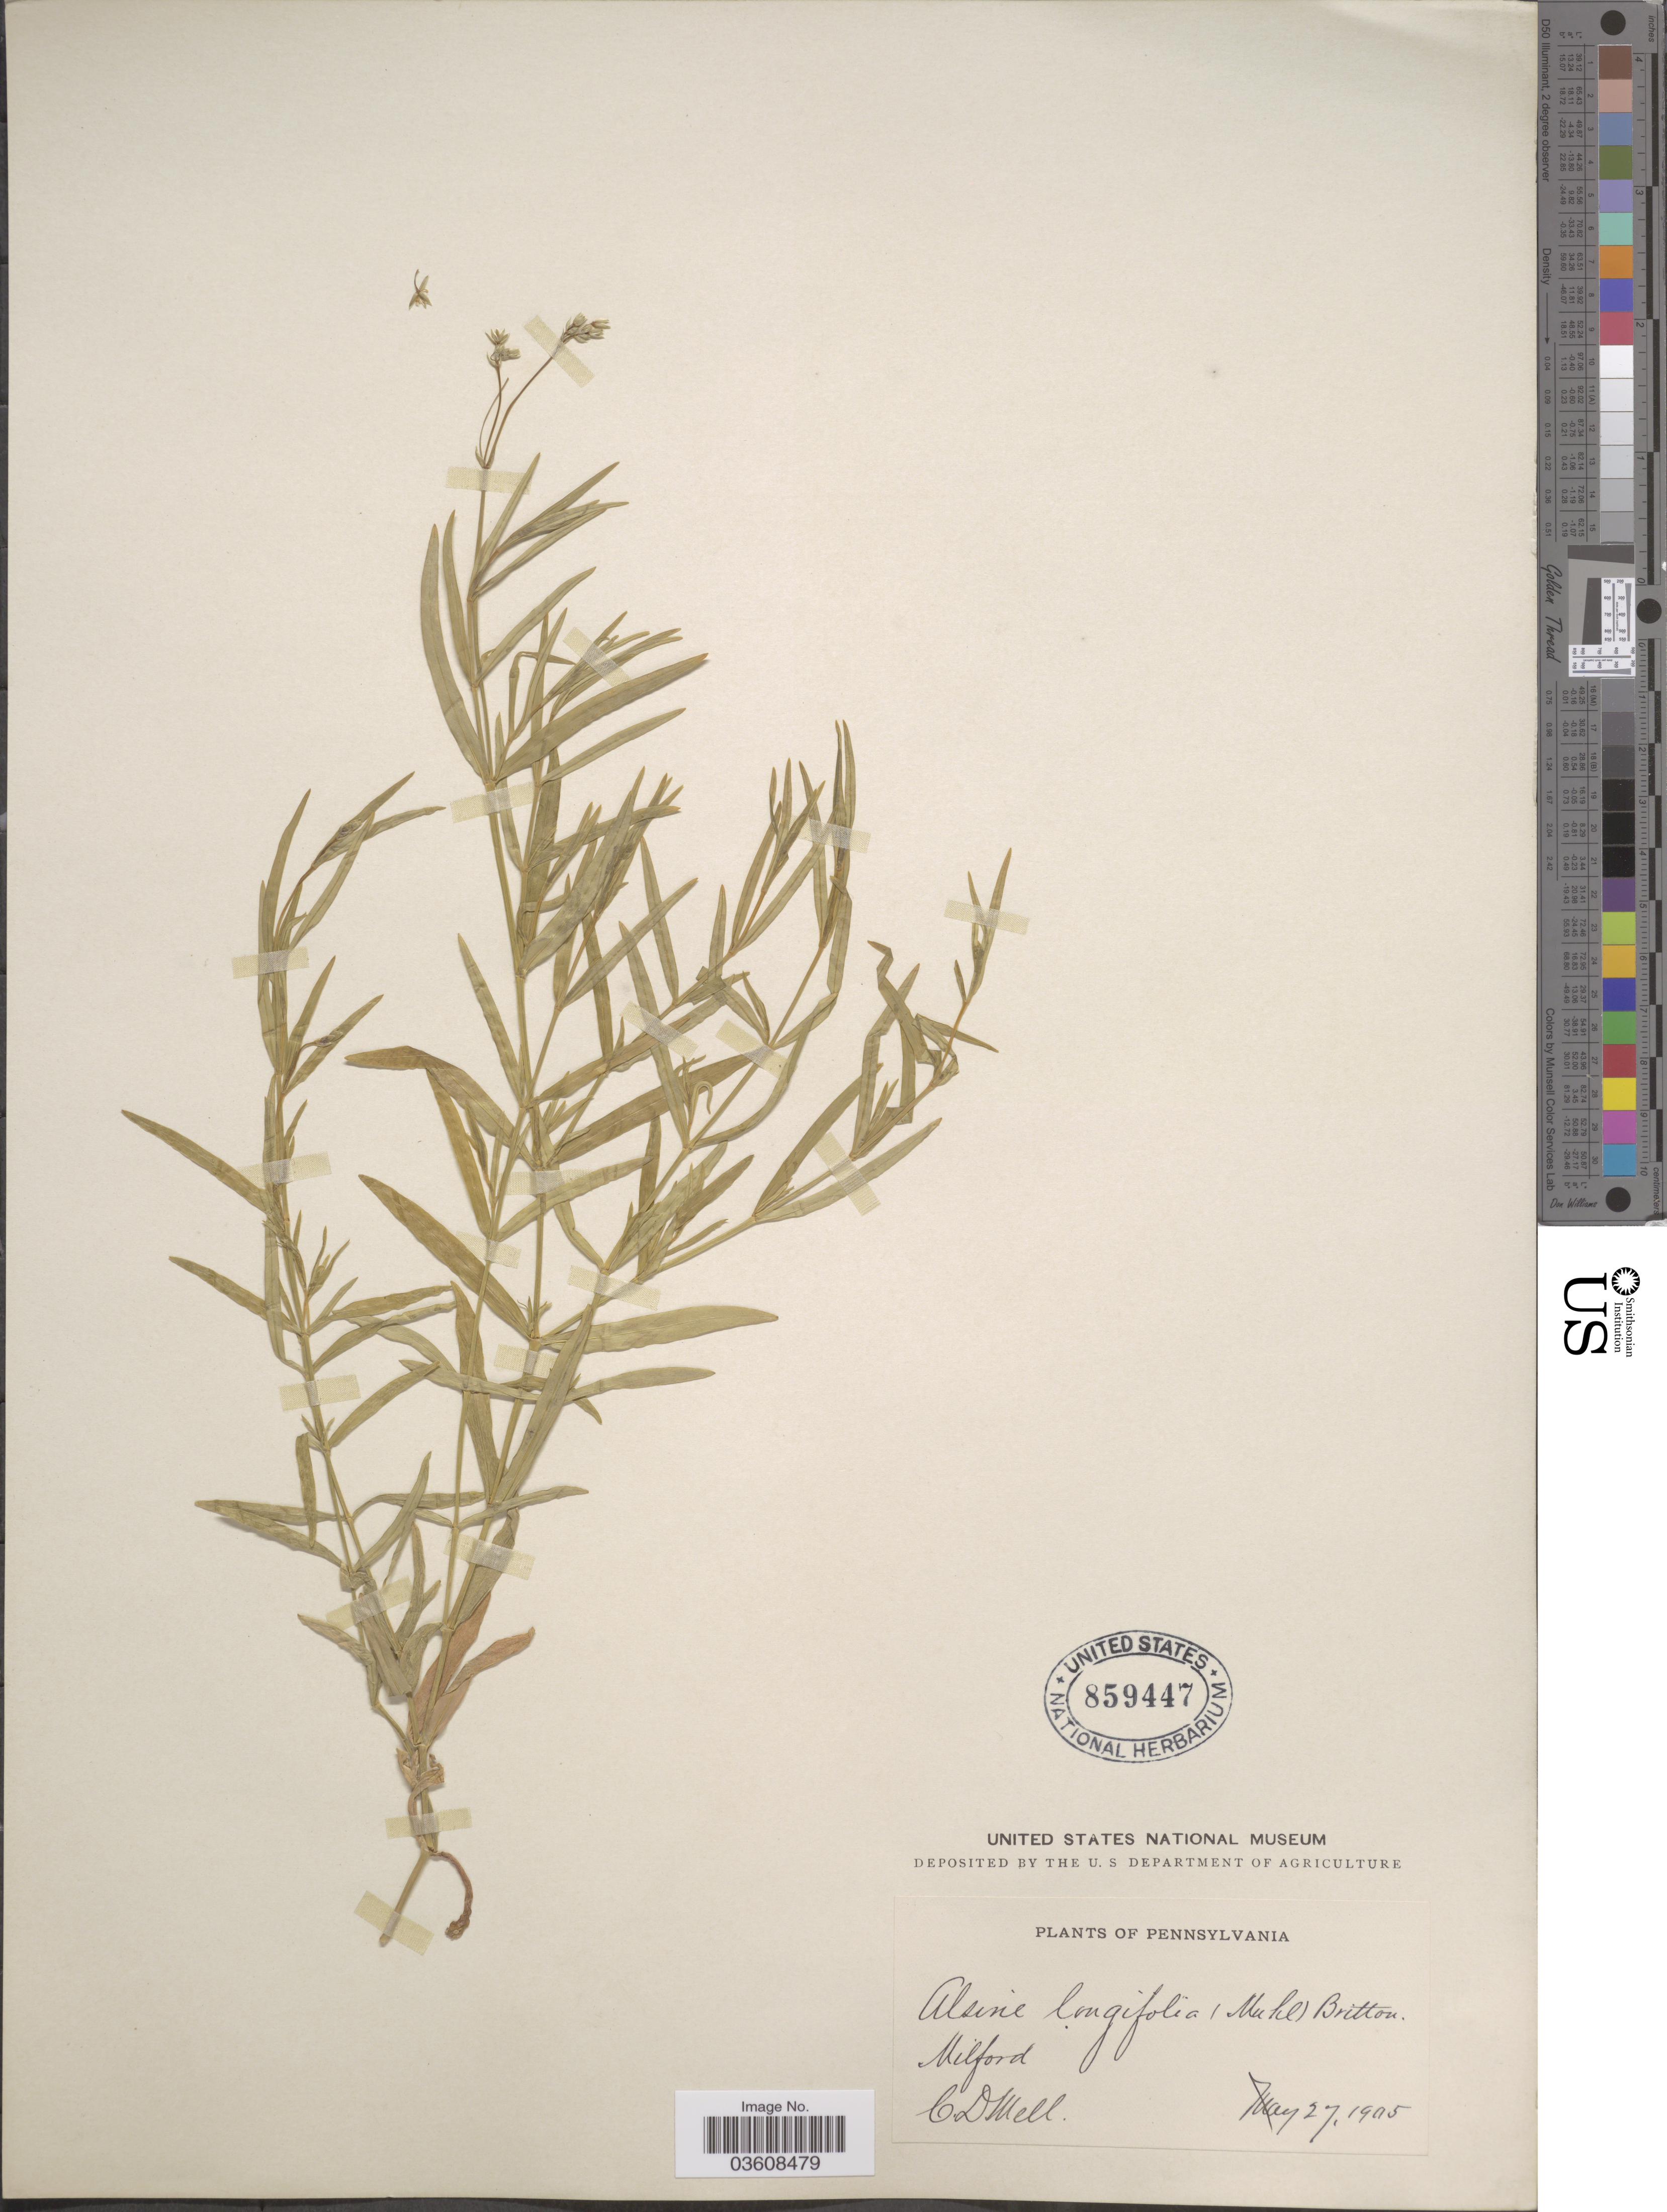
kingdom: Plantae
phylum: Tracheophyta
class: Magnoliopsida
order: Caryophyllales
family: Caryophyllaceae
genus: Stellaria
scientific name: Stellaria longifolia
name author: Muhl. ex Willd.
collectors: C. D. Mell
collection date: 1905-05-27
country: United States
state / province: Pennsylvania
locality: Milford.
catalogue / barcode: US 859447